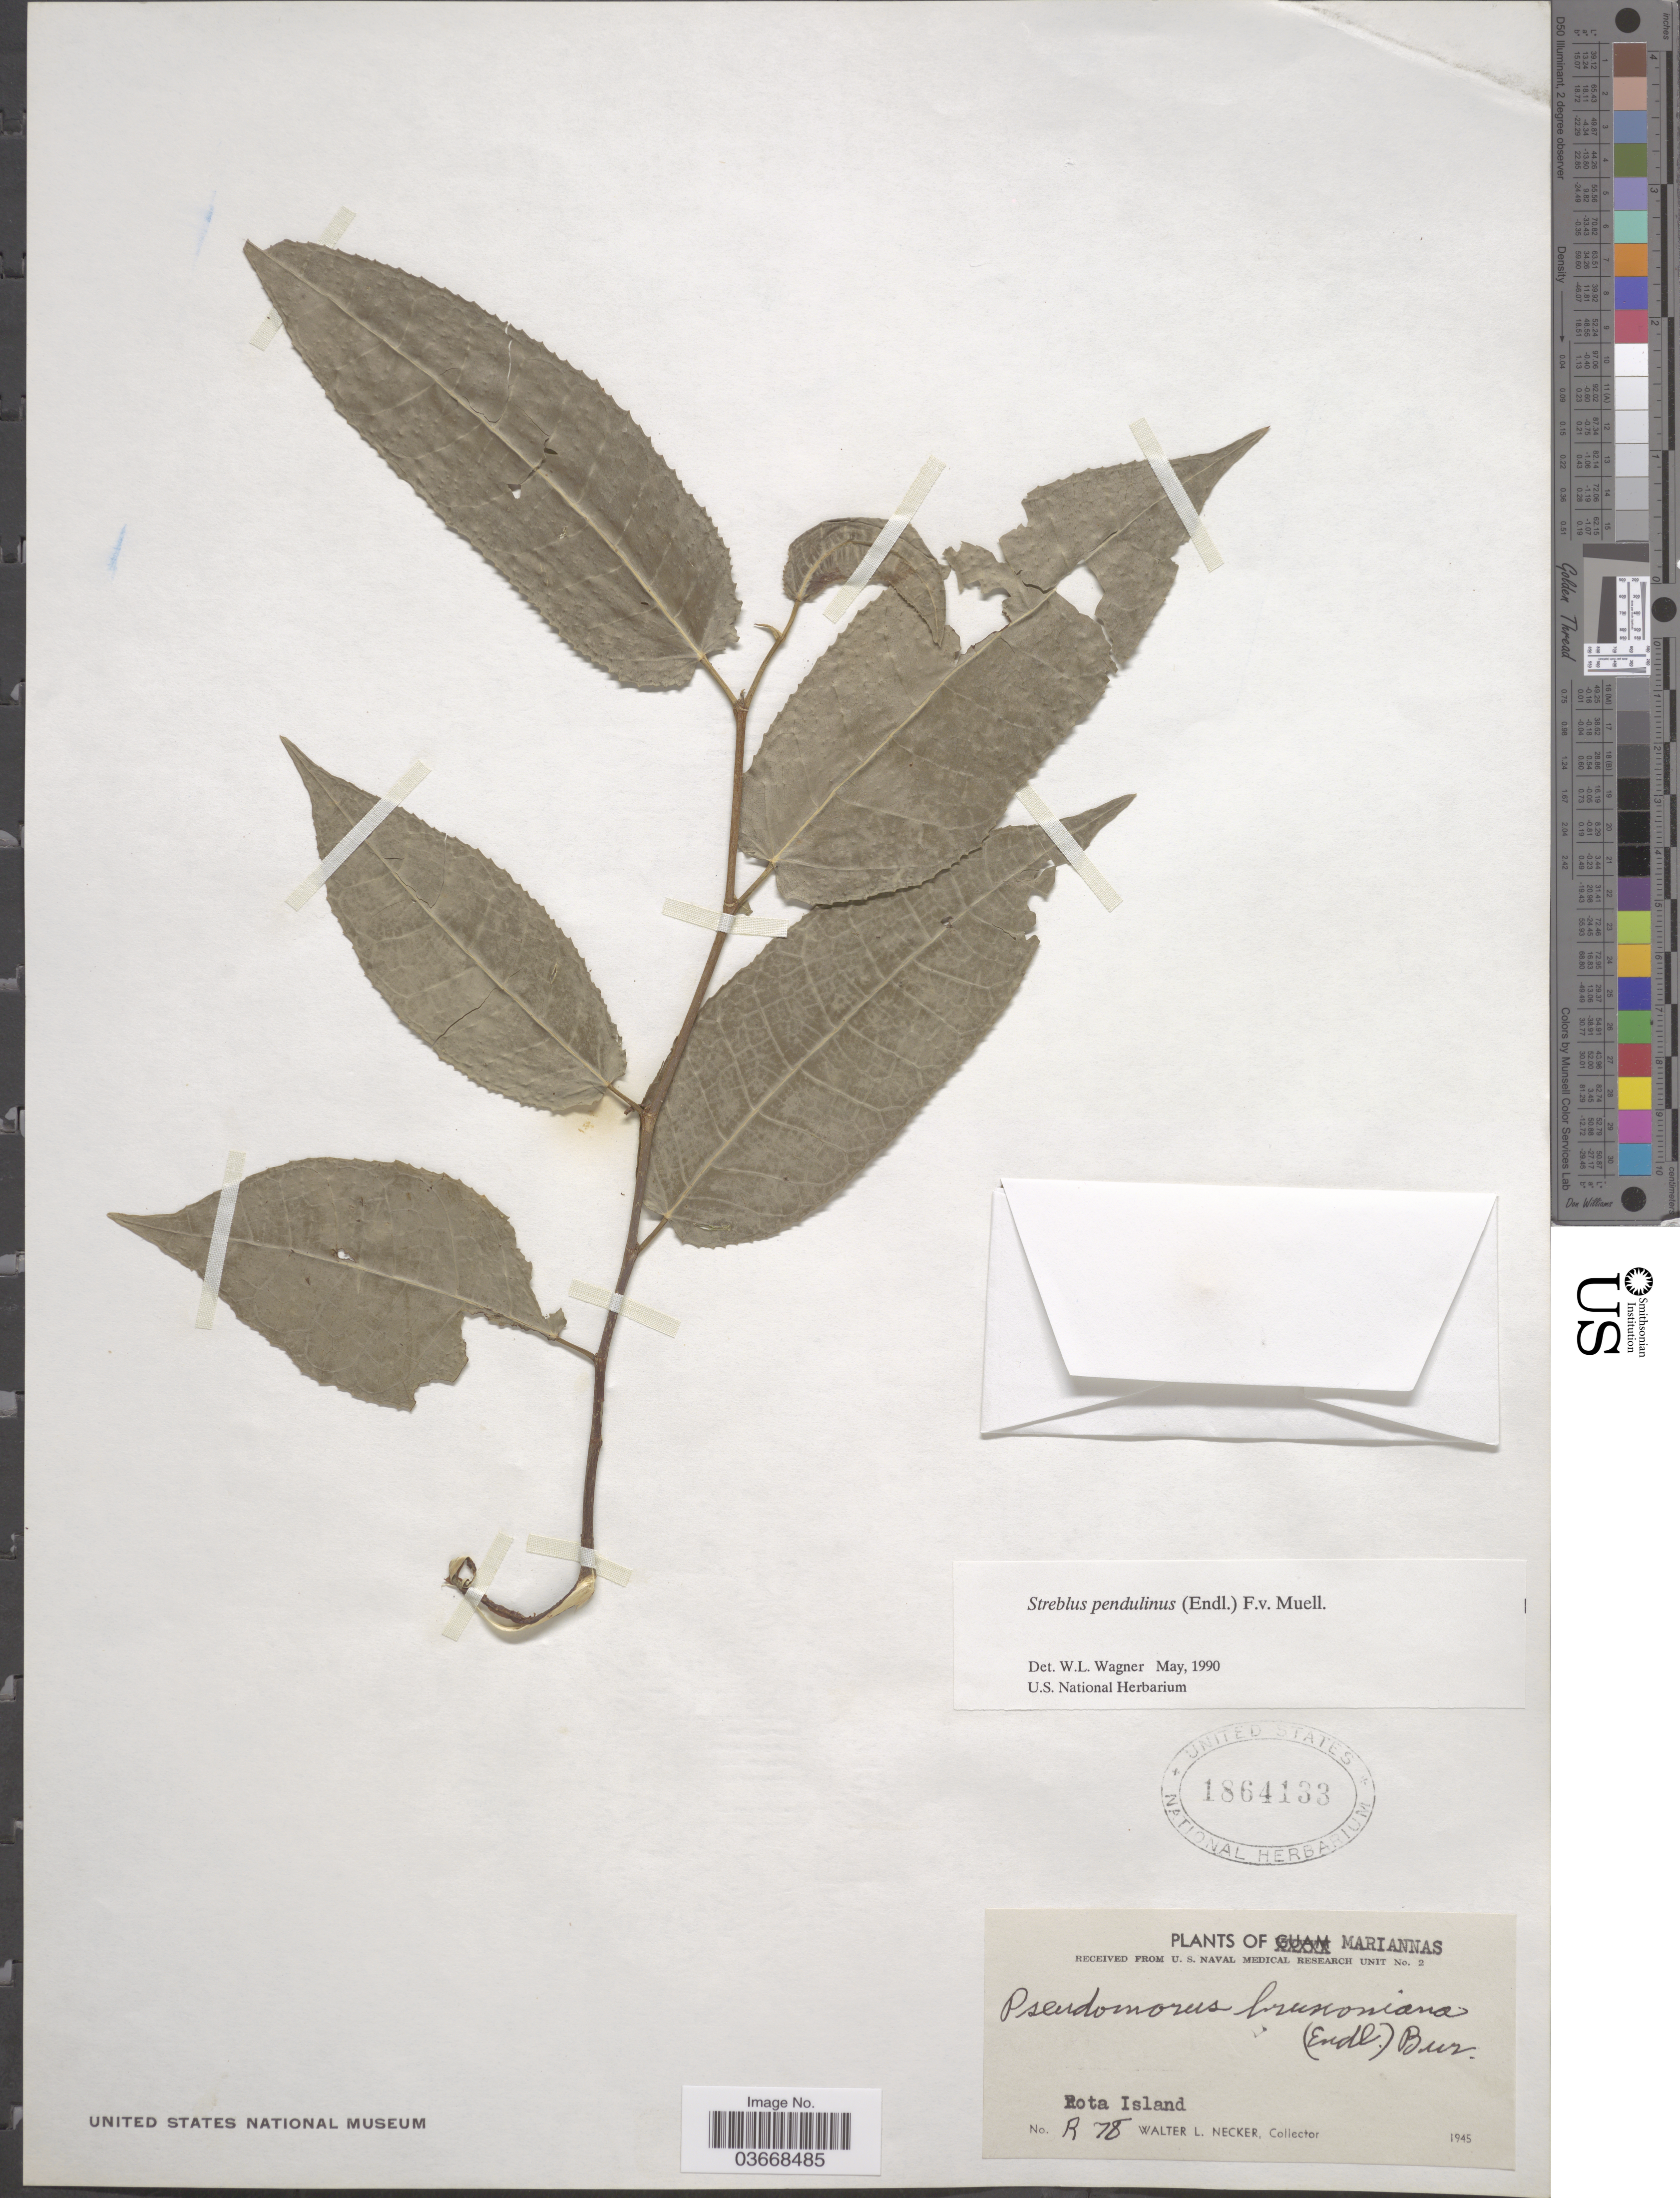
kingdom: Plantae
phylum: Tracheophyta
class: Magnoliopsida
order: Rosales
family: Moraceae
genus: Paratrophis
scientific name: Paratrophis pendulina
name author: (Endl.) E. M. Gardner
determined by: Wagner, W. L., (BOT), Smithsonian Institution - National Museum of Natural History (UNITED STATES)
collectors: W. L. Necker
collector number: R78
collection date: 1945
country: Northern Mariana Islands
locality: Mariannas. Rota Island.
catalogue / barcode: US 1864133